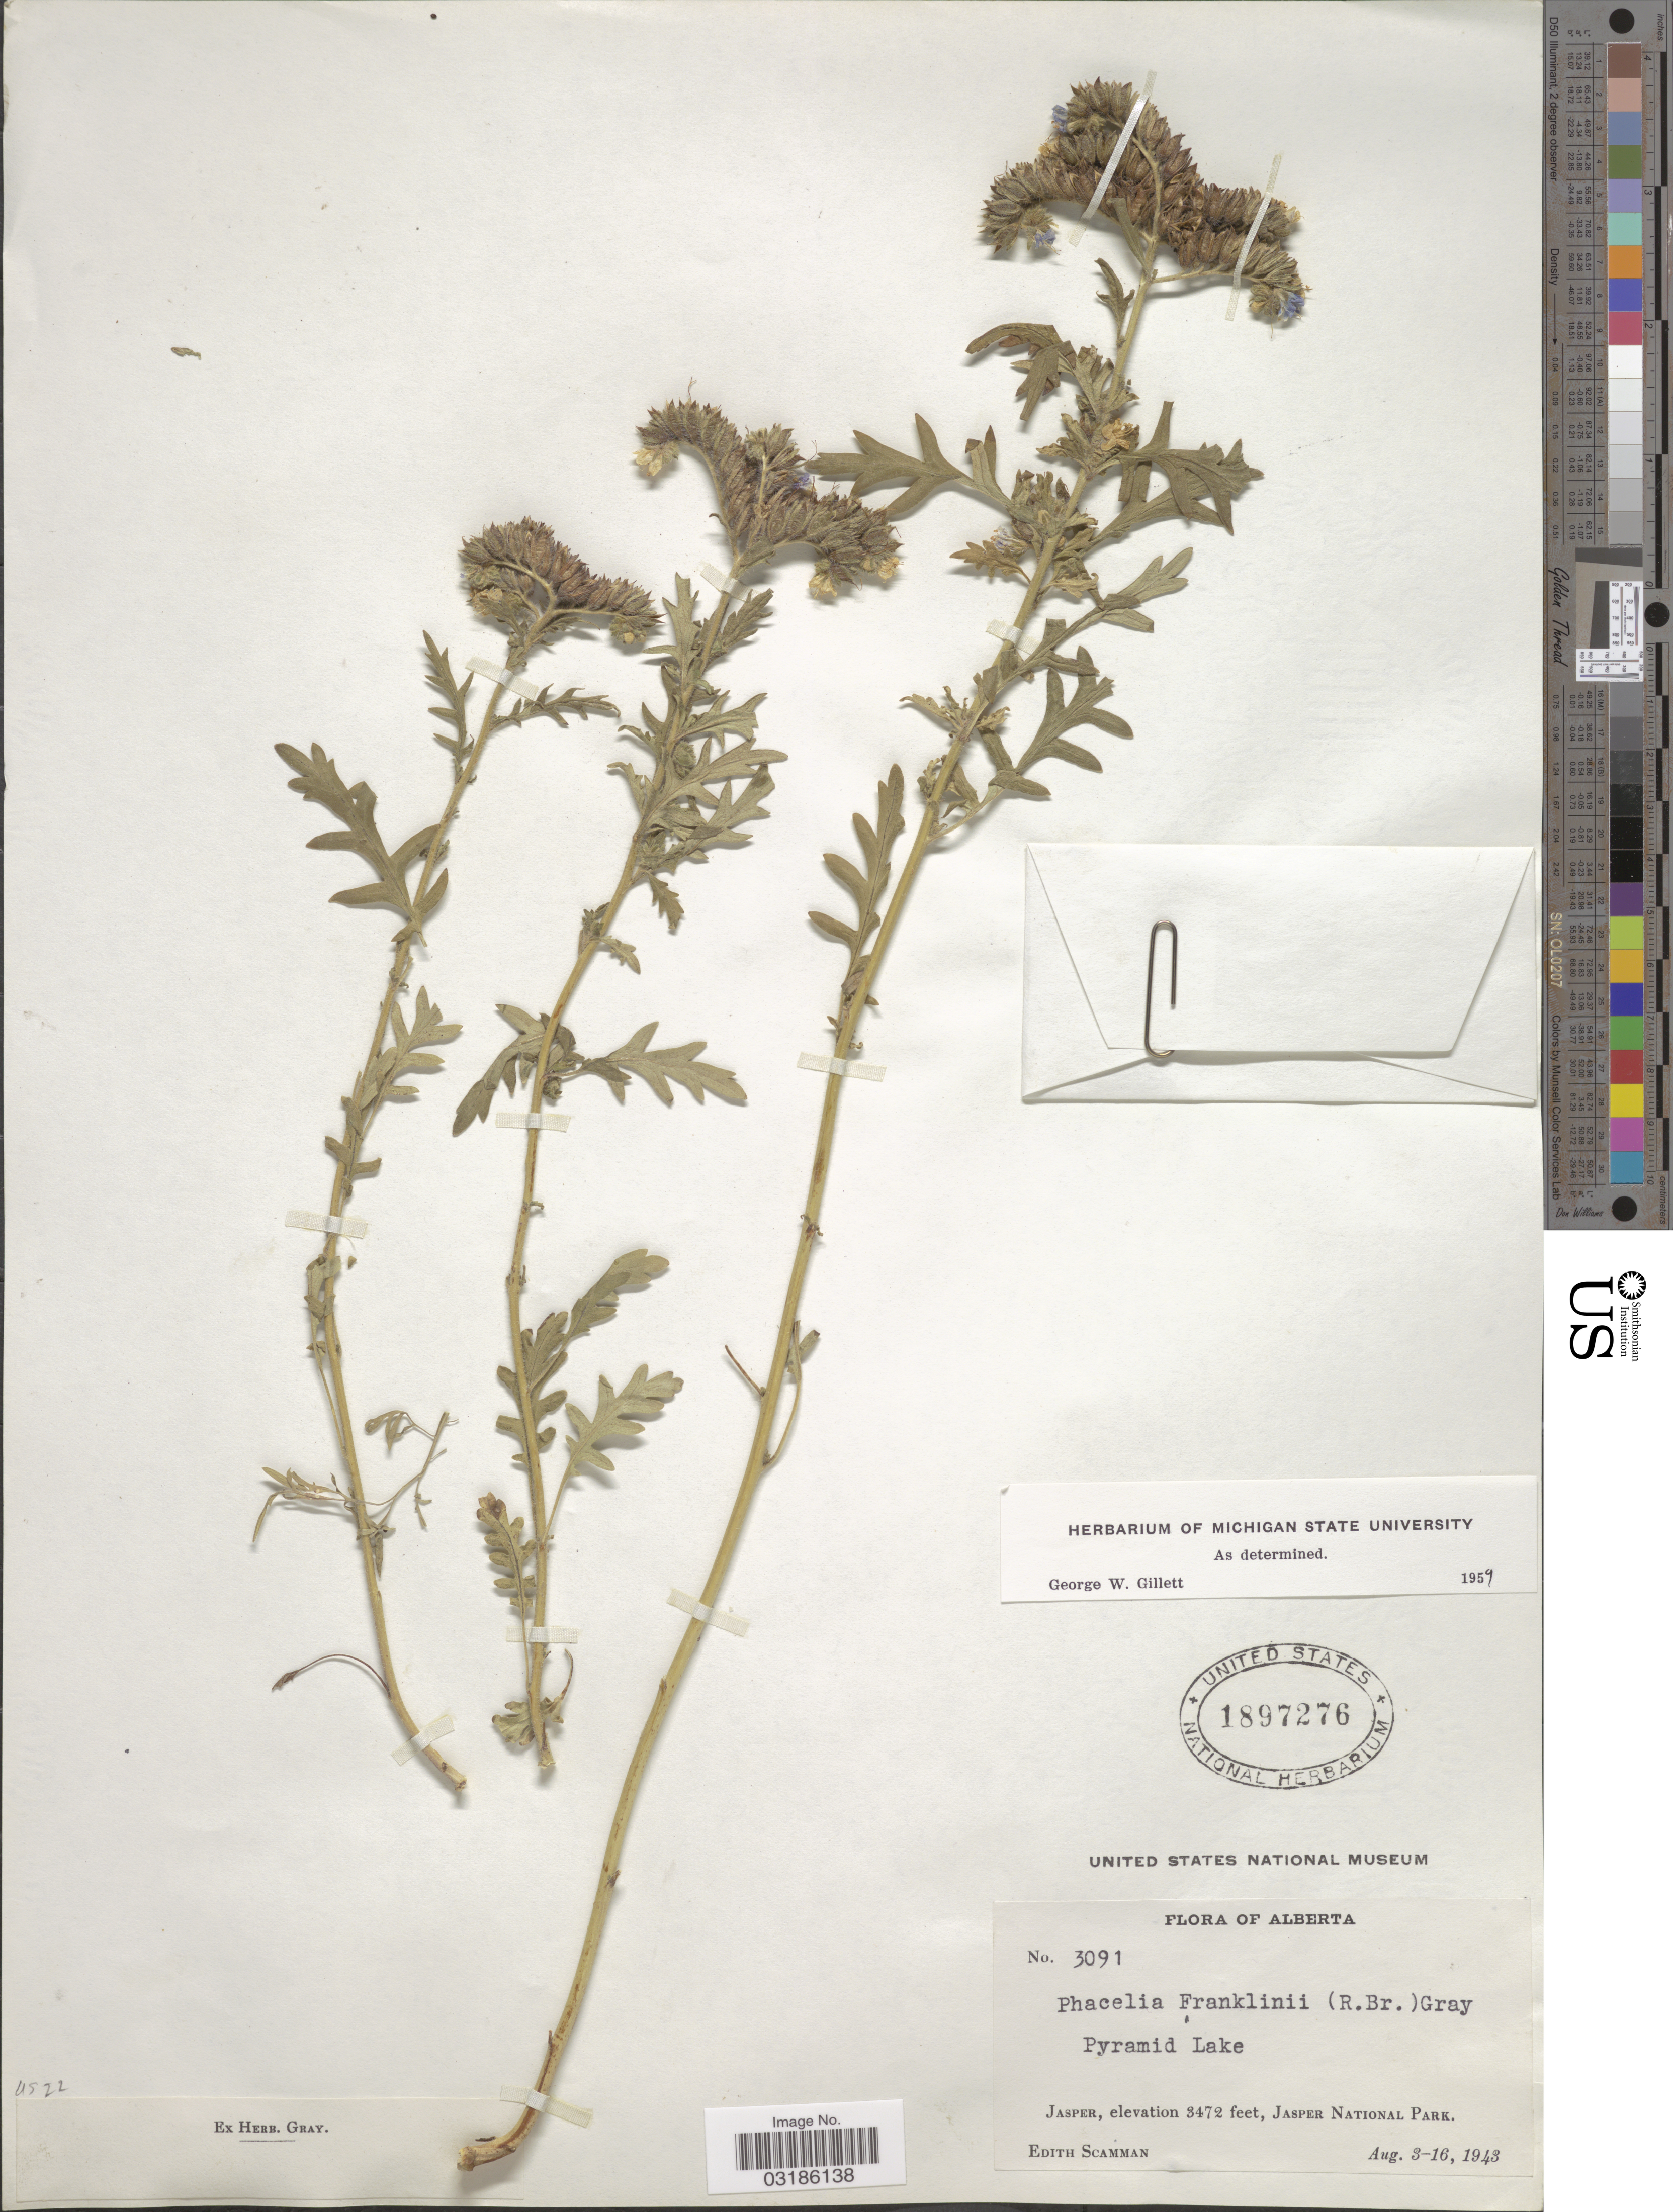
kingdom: Plantae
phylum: Tracheophyta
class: Magnoliopsida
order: Boraginales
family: Hydrophyllaceae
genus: Phacelia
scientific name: Phacelia franklinii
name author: Nutt.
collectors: E. Scamman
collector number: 3091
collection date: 1943-08-03/1943-08-16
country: Canada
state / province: Alberta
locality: Pyramid Lake. Jasper. Jasper National Park.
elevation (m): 1058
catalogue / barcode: US 1897276